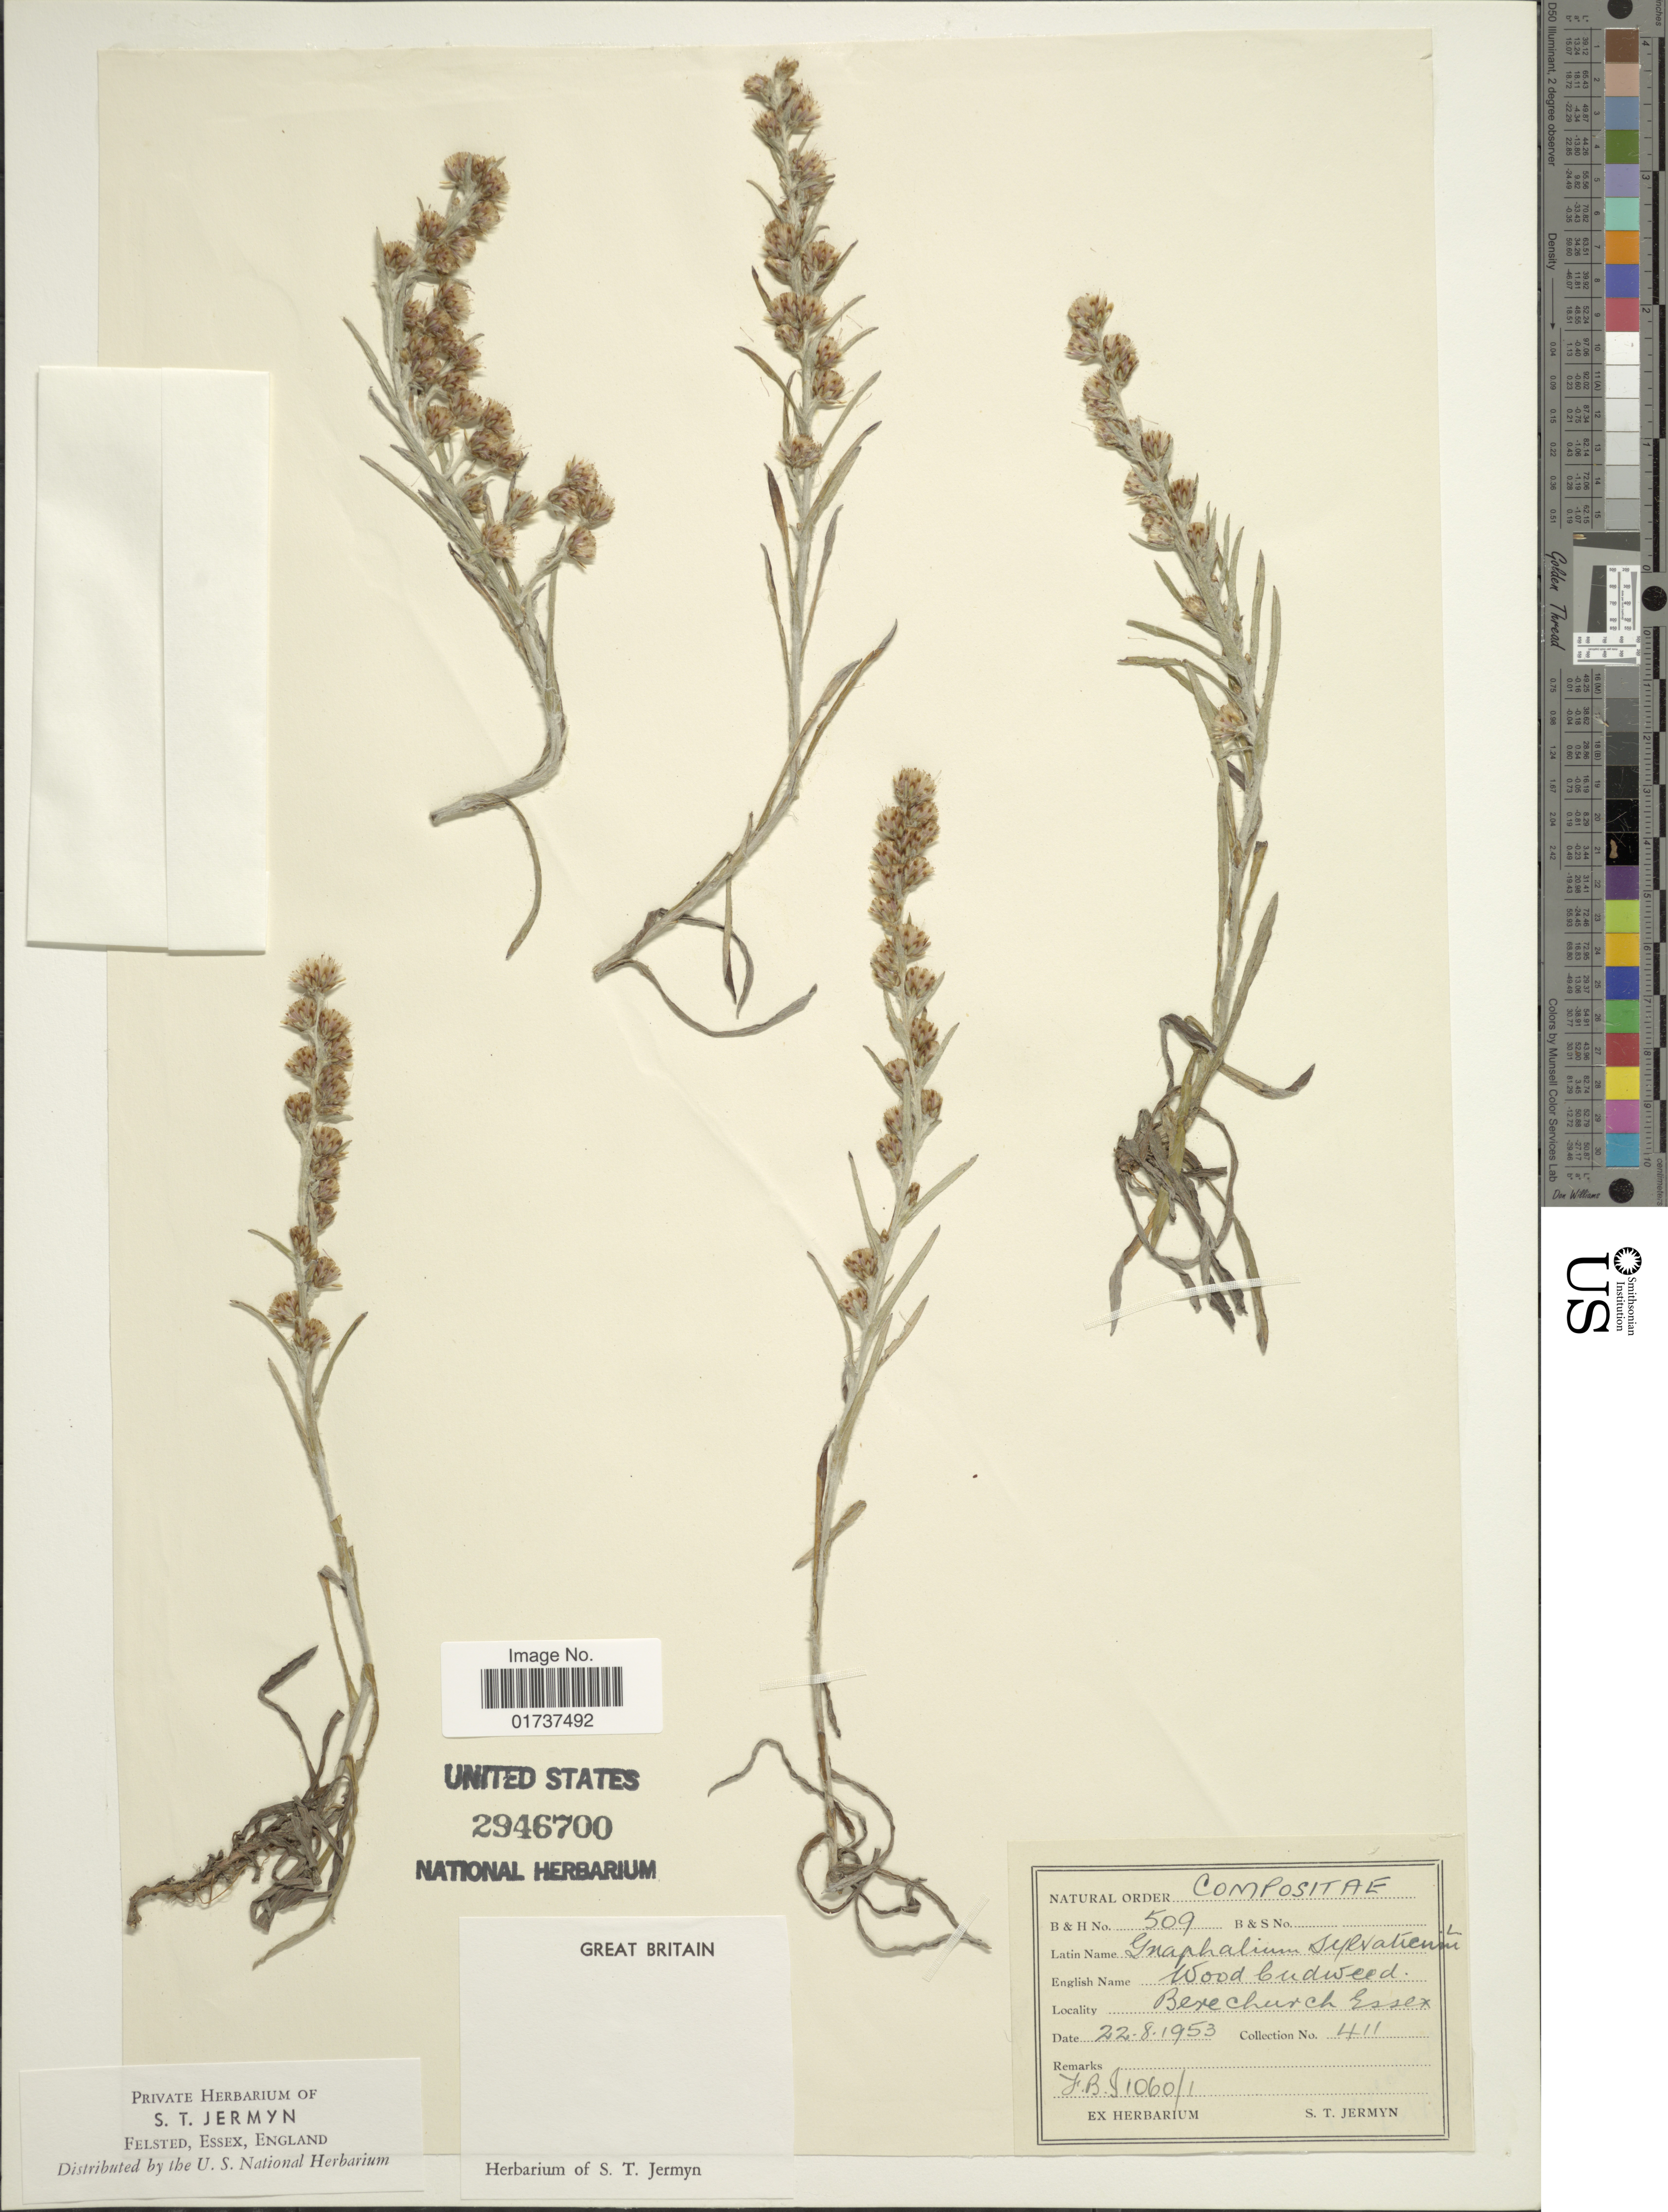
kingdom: Plantae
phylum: Tracheophyta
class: Magnoliopsida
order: Asterales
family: Asteraceae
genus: Gnaphalium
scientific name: Gnaphalium sylvaticum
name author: L.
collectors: ex herb. S. T. Jermyn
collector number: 411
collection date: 1953-08-22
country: United Kingdom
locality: Berechurch Essex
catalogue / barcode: US 2946700